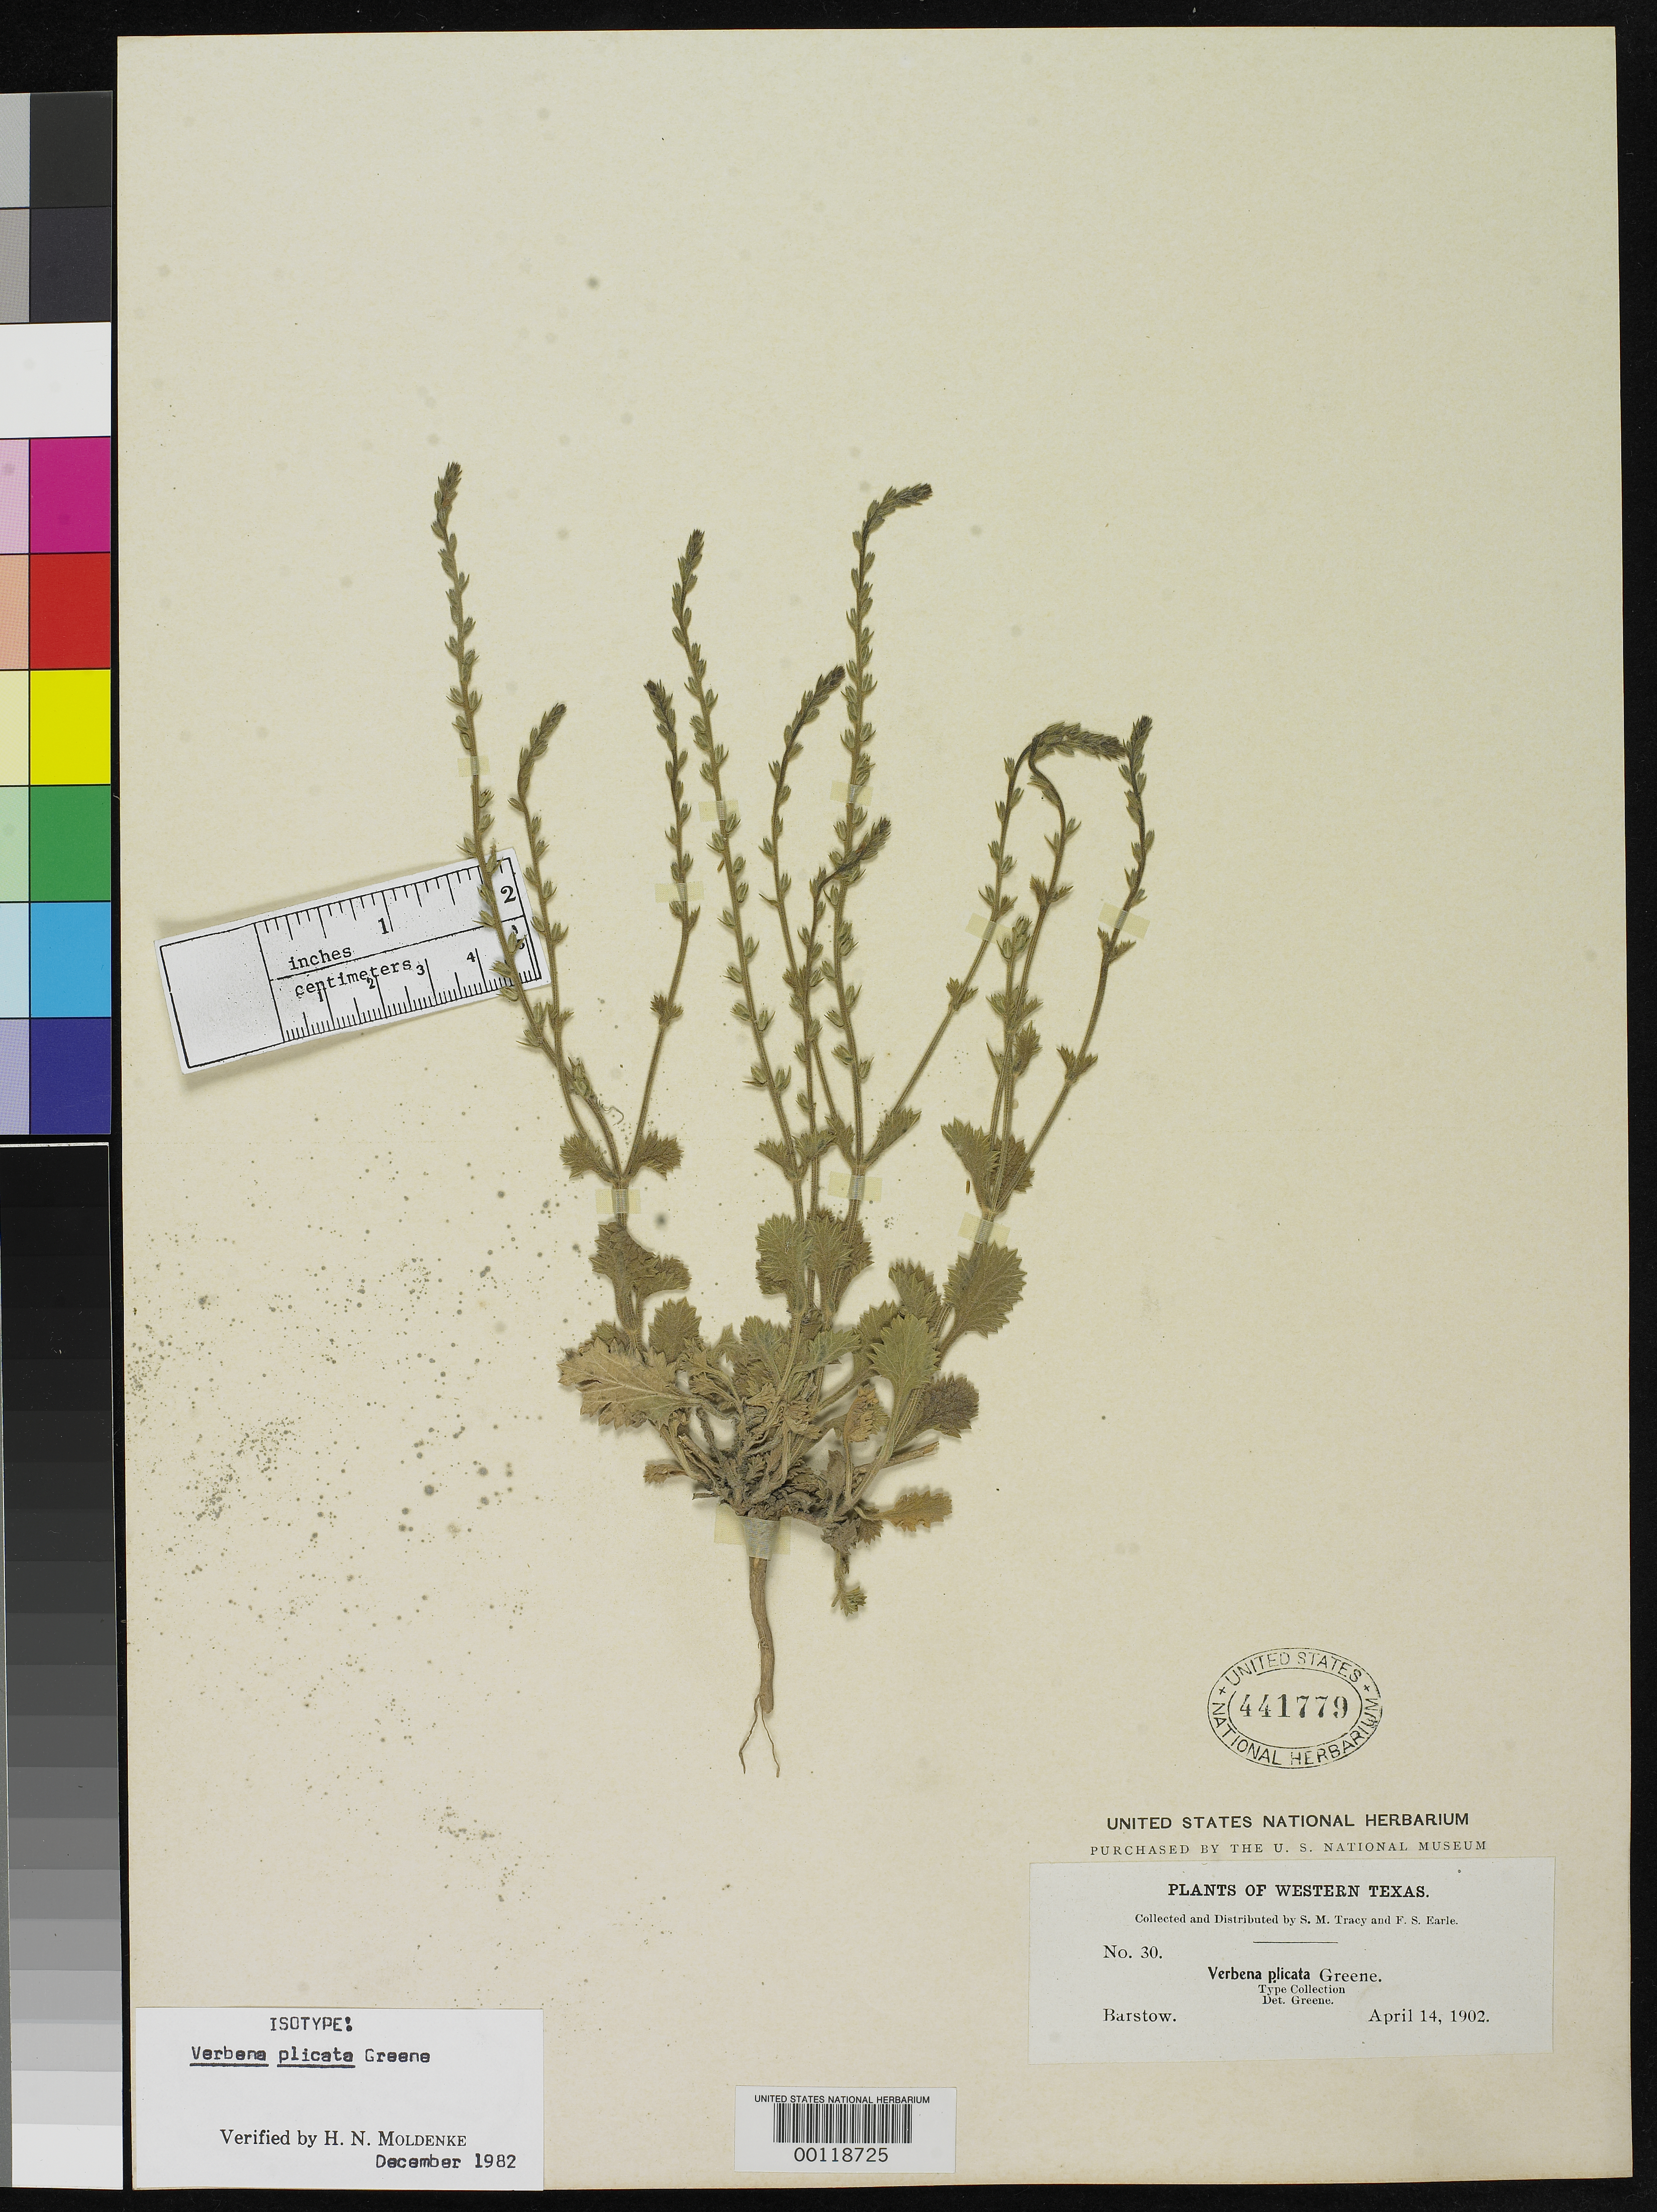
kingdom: Plantae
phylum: Tracheophyta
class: Magnoliopsida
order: Lamiales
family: Verbenaceae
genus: Verbena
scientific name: Verbena plicata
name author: Greene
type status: Syntype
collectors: S. M. Tracy & F. S. Earle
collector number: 30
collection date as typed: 14 Apr 1902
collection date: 1902-04-14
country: United States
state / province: Texas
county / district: Reeves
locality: Barstow.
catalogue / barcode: US 441779